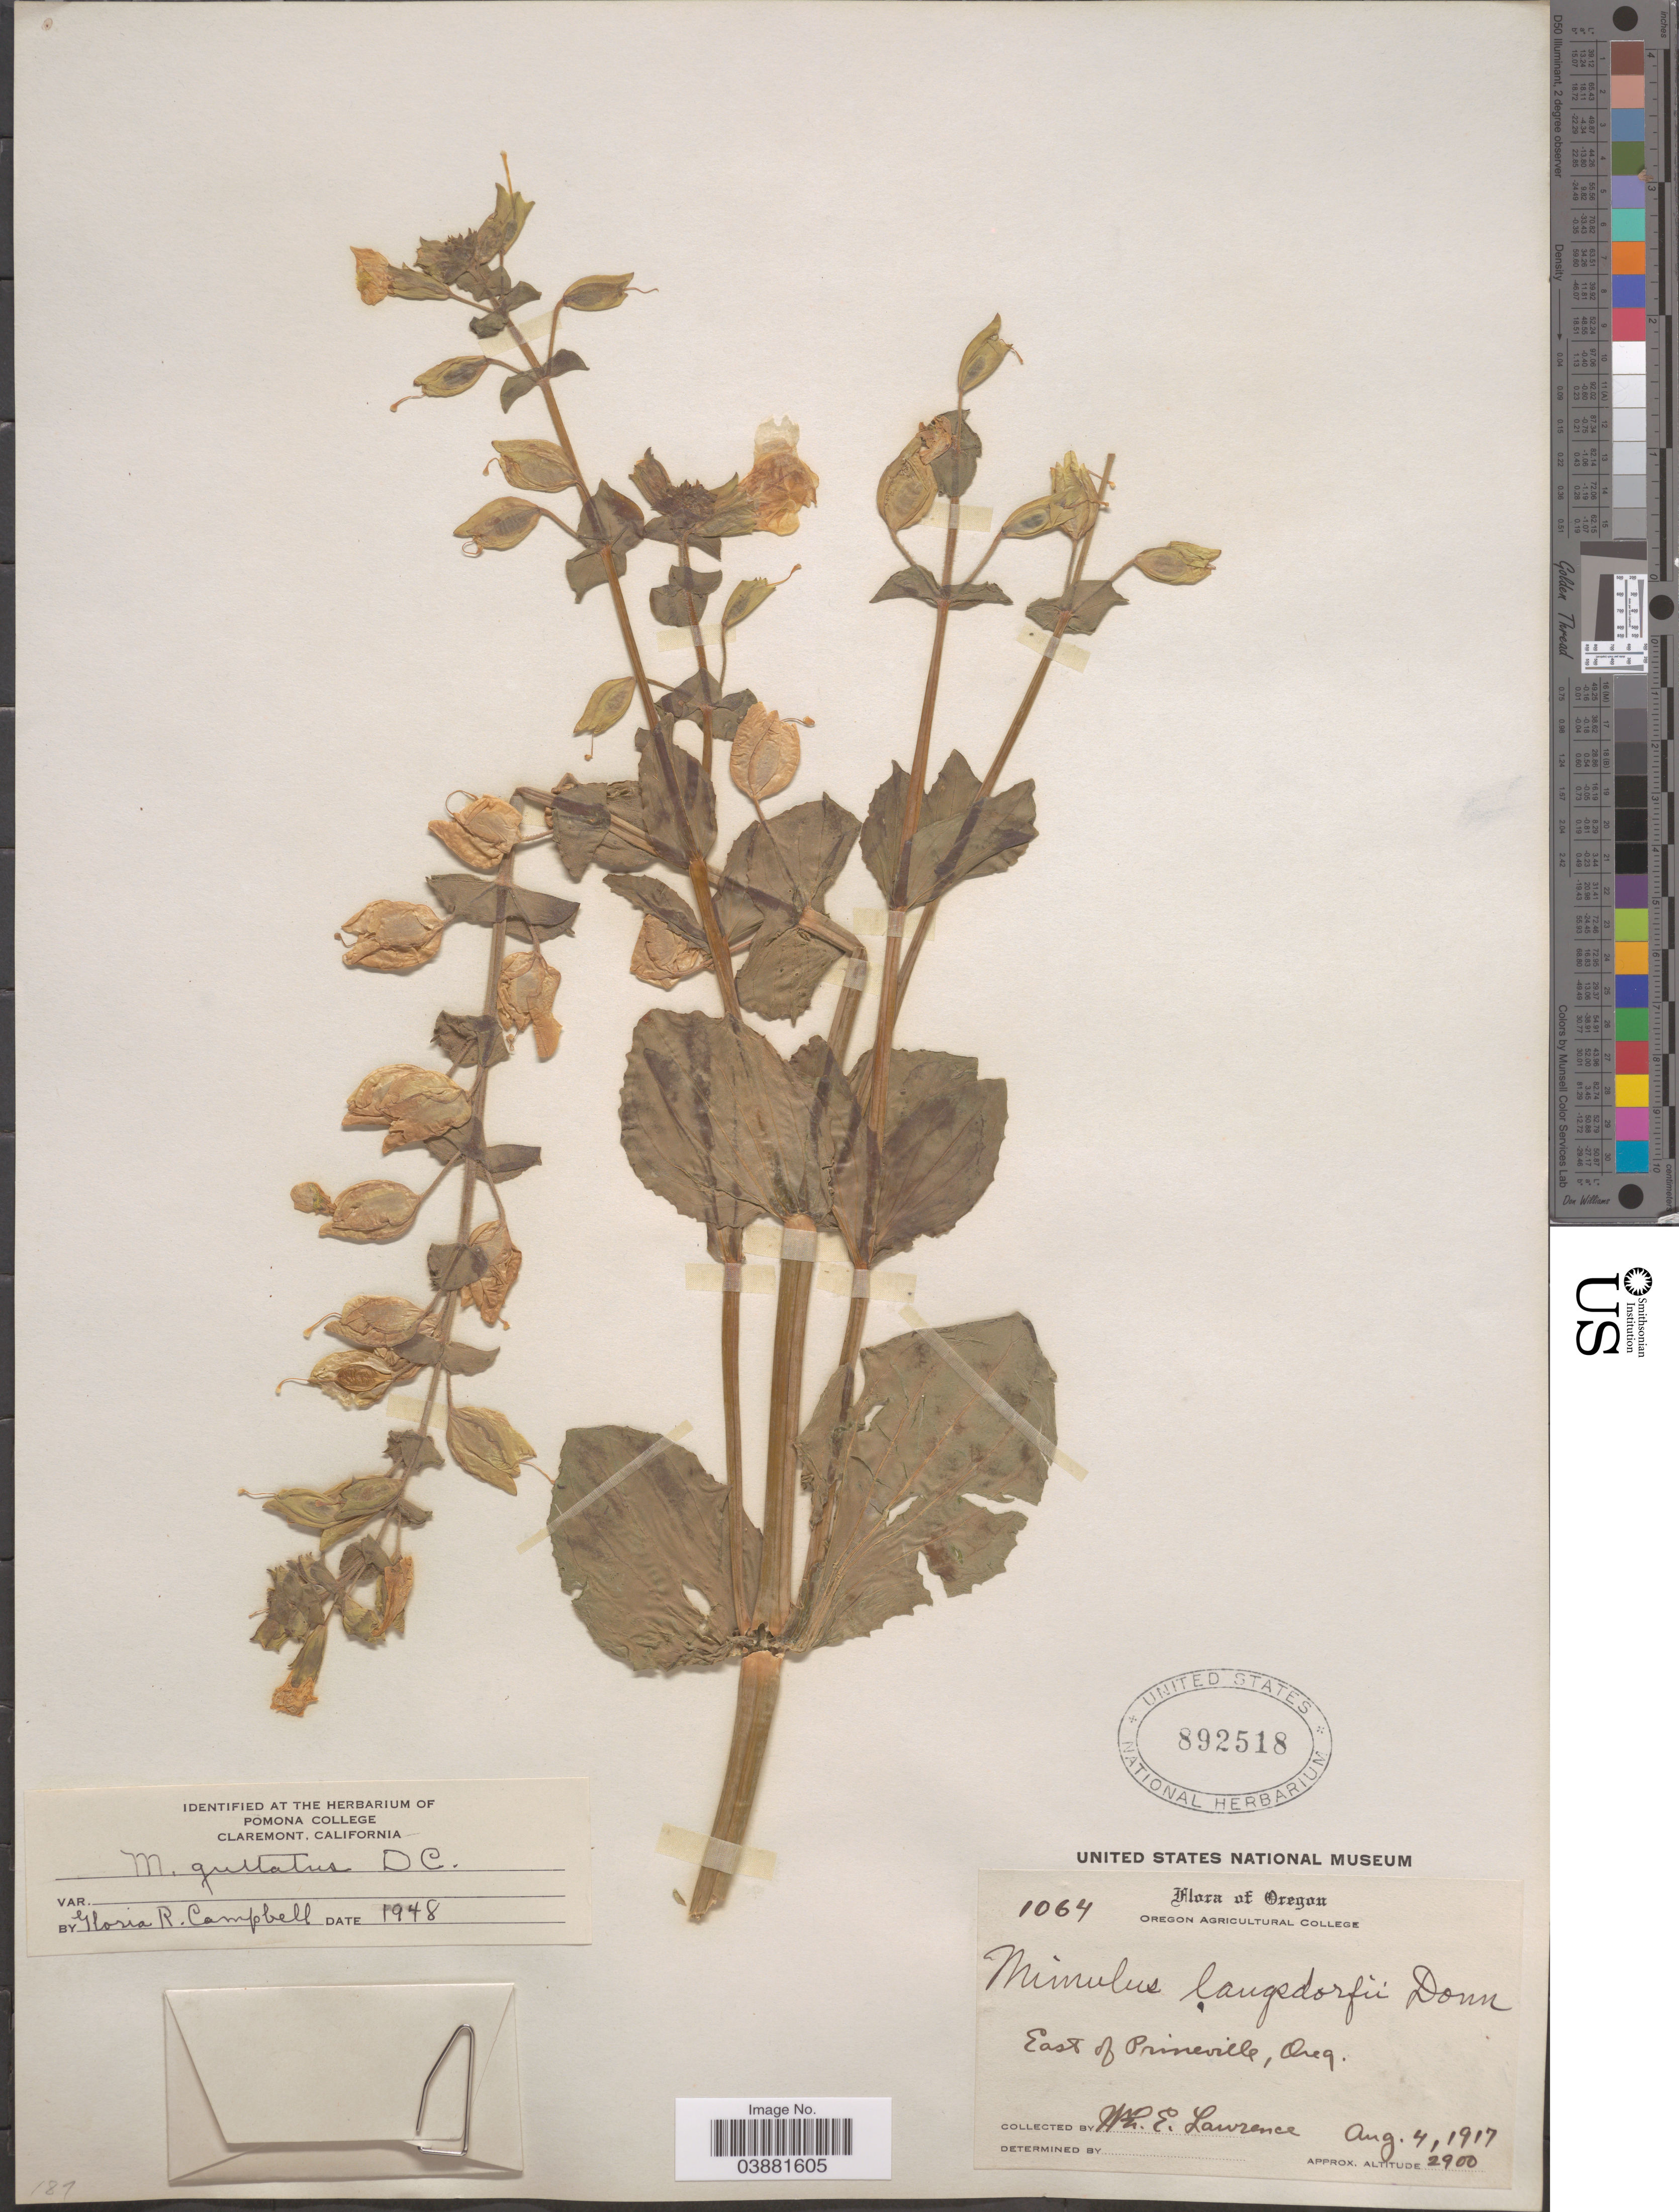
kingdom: Plantae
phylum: Tracheophyta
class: Magnoliopsida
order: Lamiales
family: Phrymaceae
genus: Mimulus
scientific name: Mimulus guttatus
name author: DC.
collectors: W. Lawrence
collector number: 1064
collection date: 1917-08-04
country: United States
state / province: Oregon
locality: East of Prineville.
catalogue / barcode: US 892518